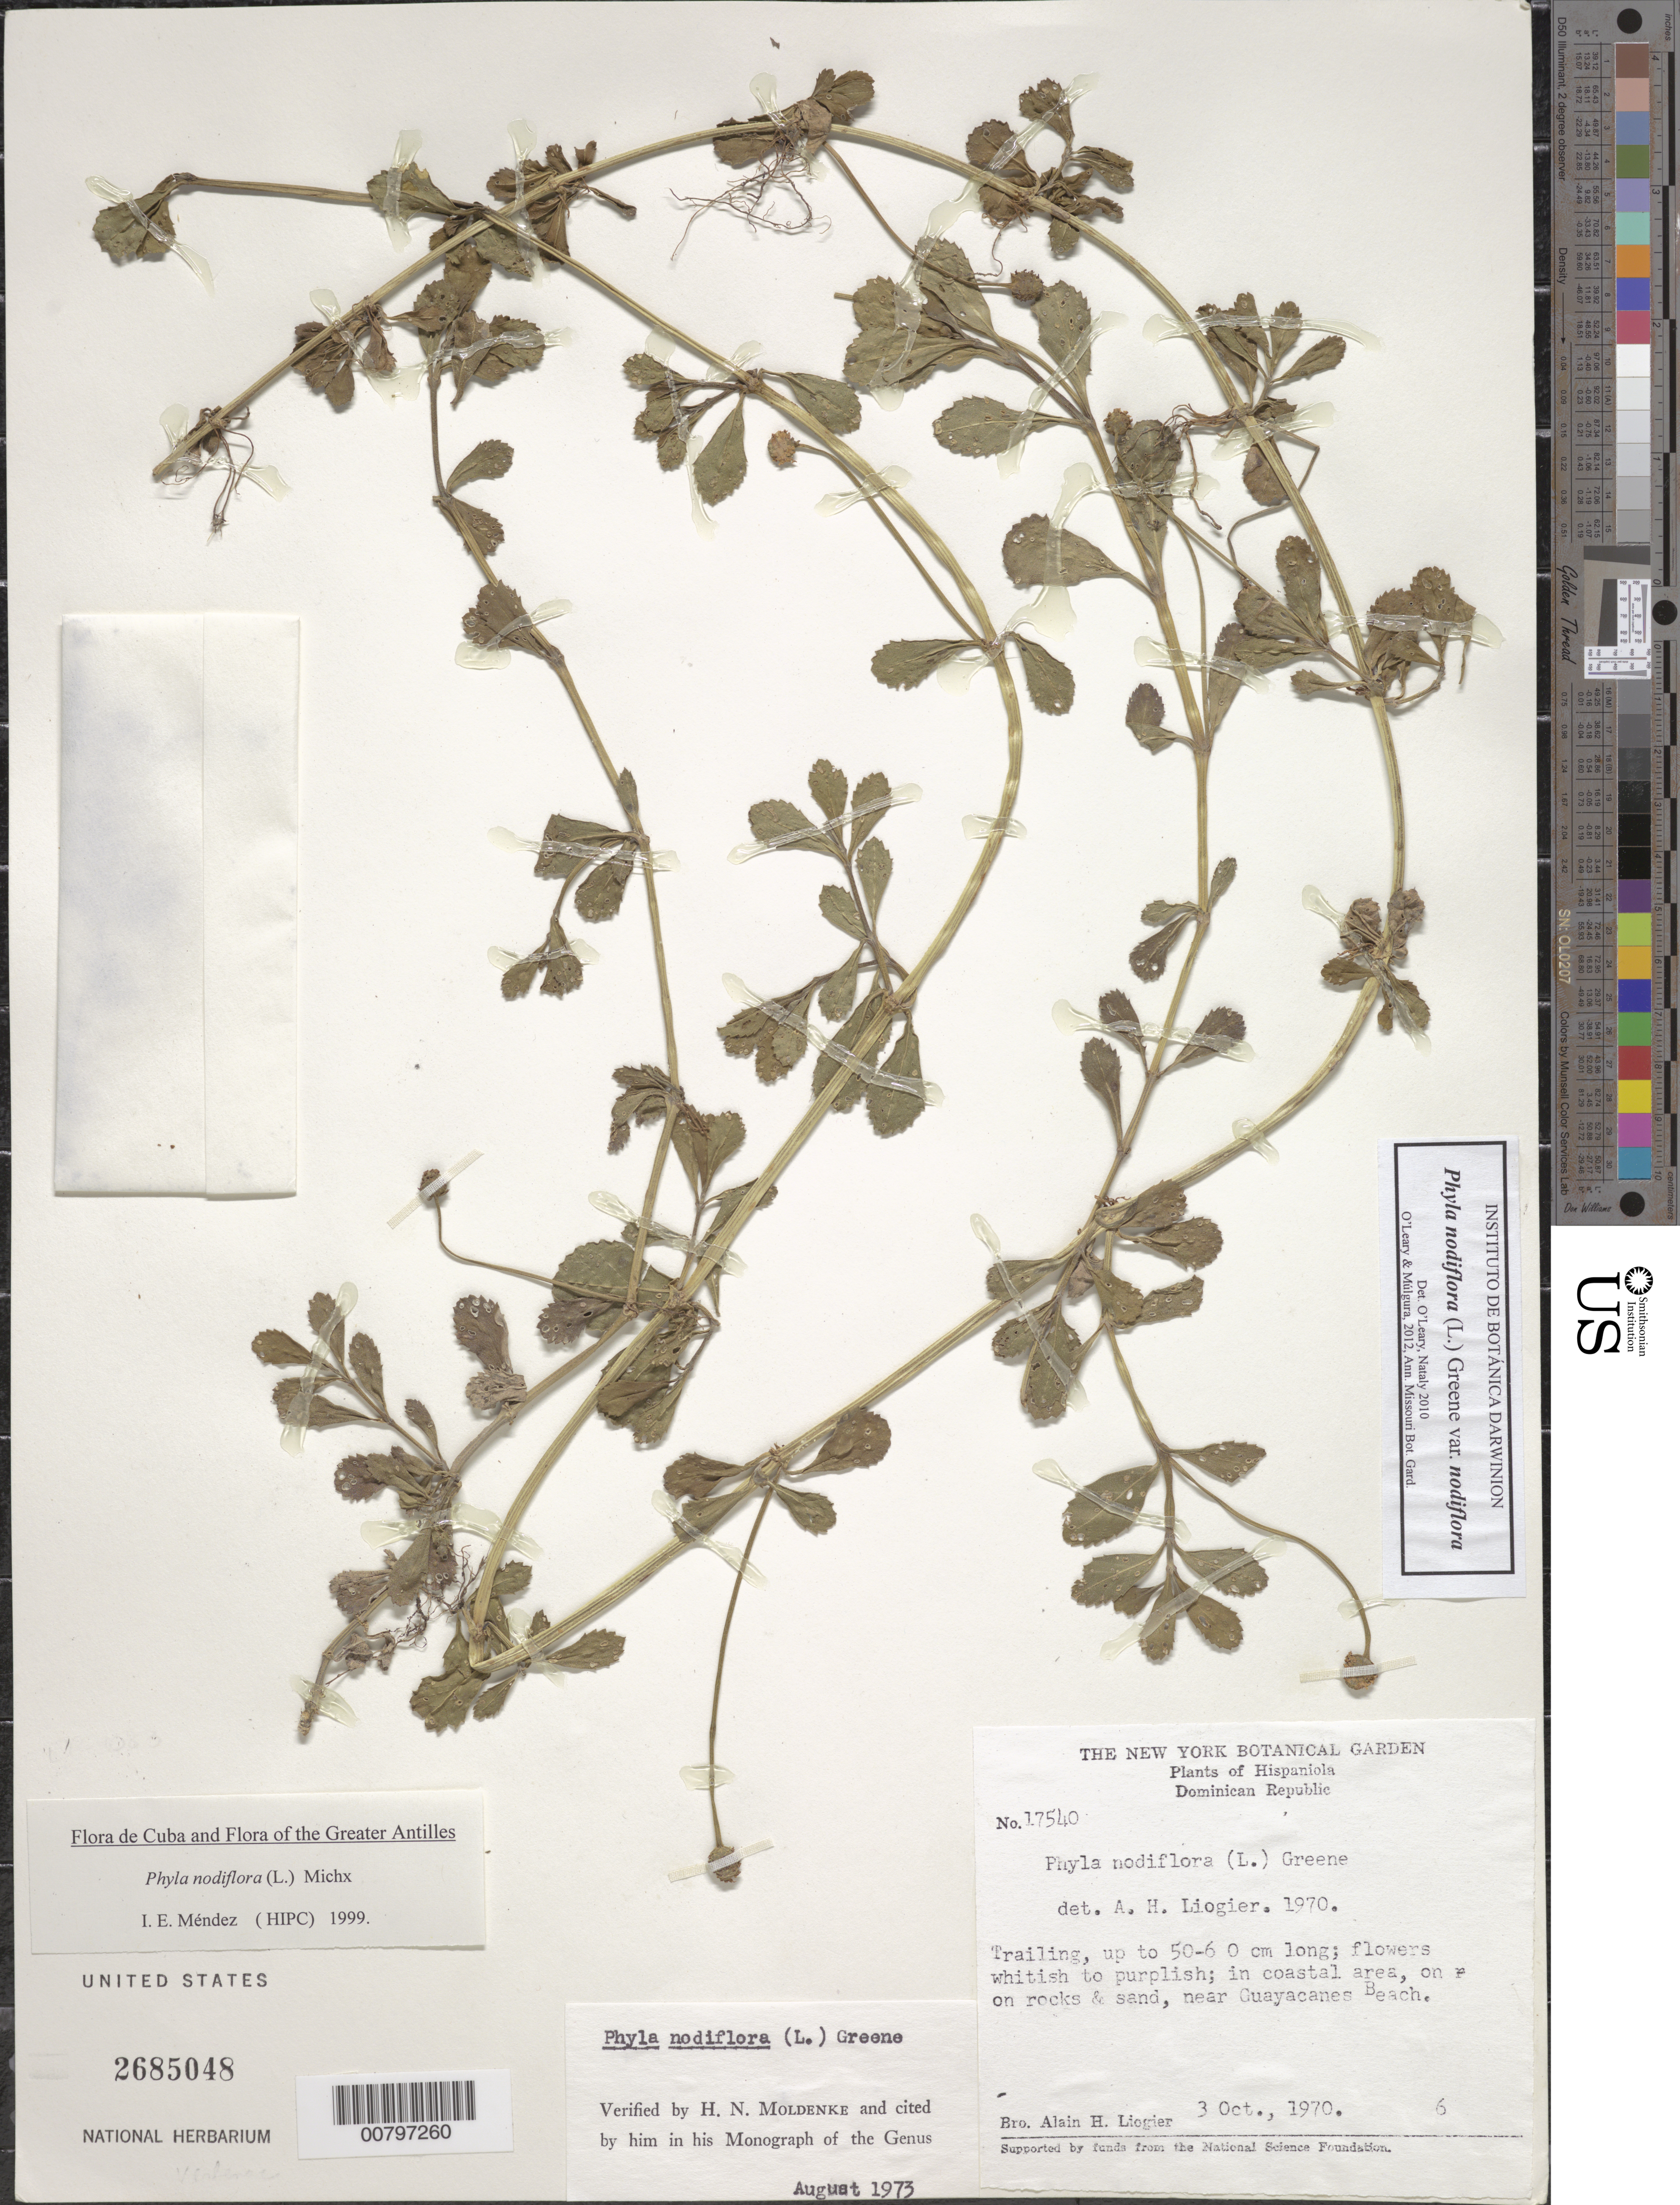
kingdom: Plantae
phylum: Tracheophyta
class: Magnoliopsida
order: Lamiales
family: Verbenaceae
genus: Phyla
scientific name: Phyla nodiflora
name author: (L.) Greene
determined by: Méndez, Isidro E., (HIPC)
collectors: A. H. Liogier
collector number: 17540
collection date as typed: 08 May 1910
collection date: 1910-05-08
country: Dominican Republic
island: Hispaniola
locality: Coastal area near Guayacanes Beach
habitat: On rocks and sand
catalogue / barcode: US 2685048